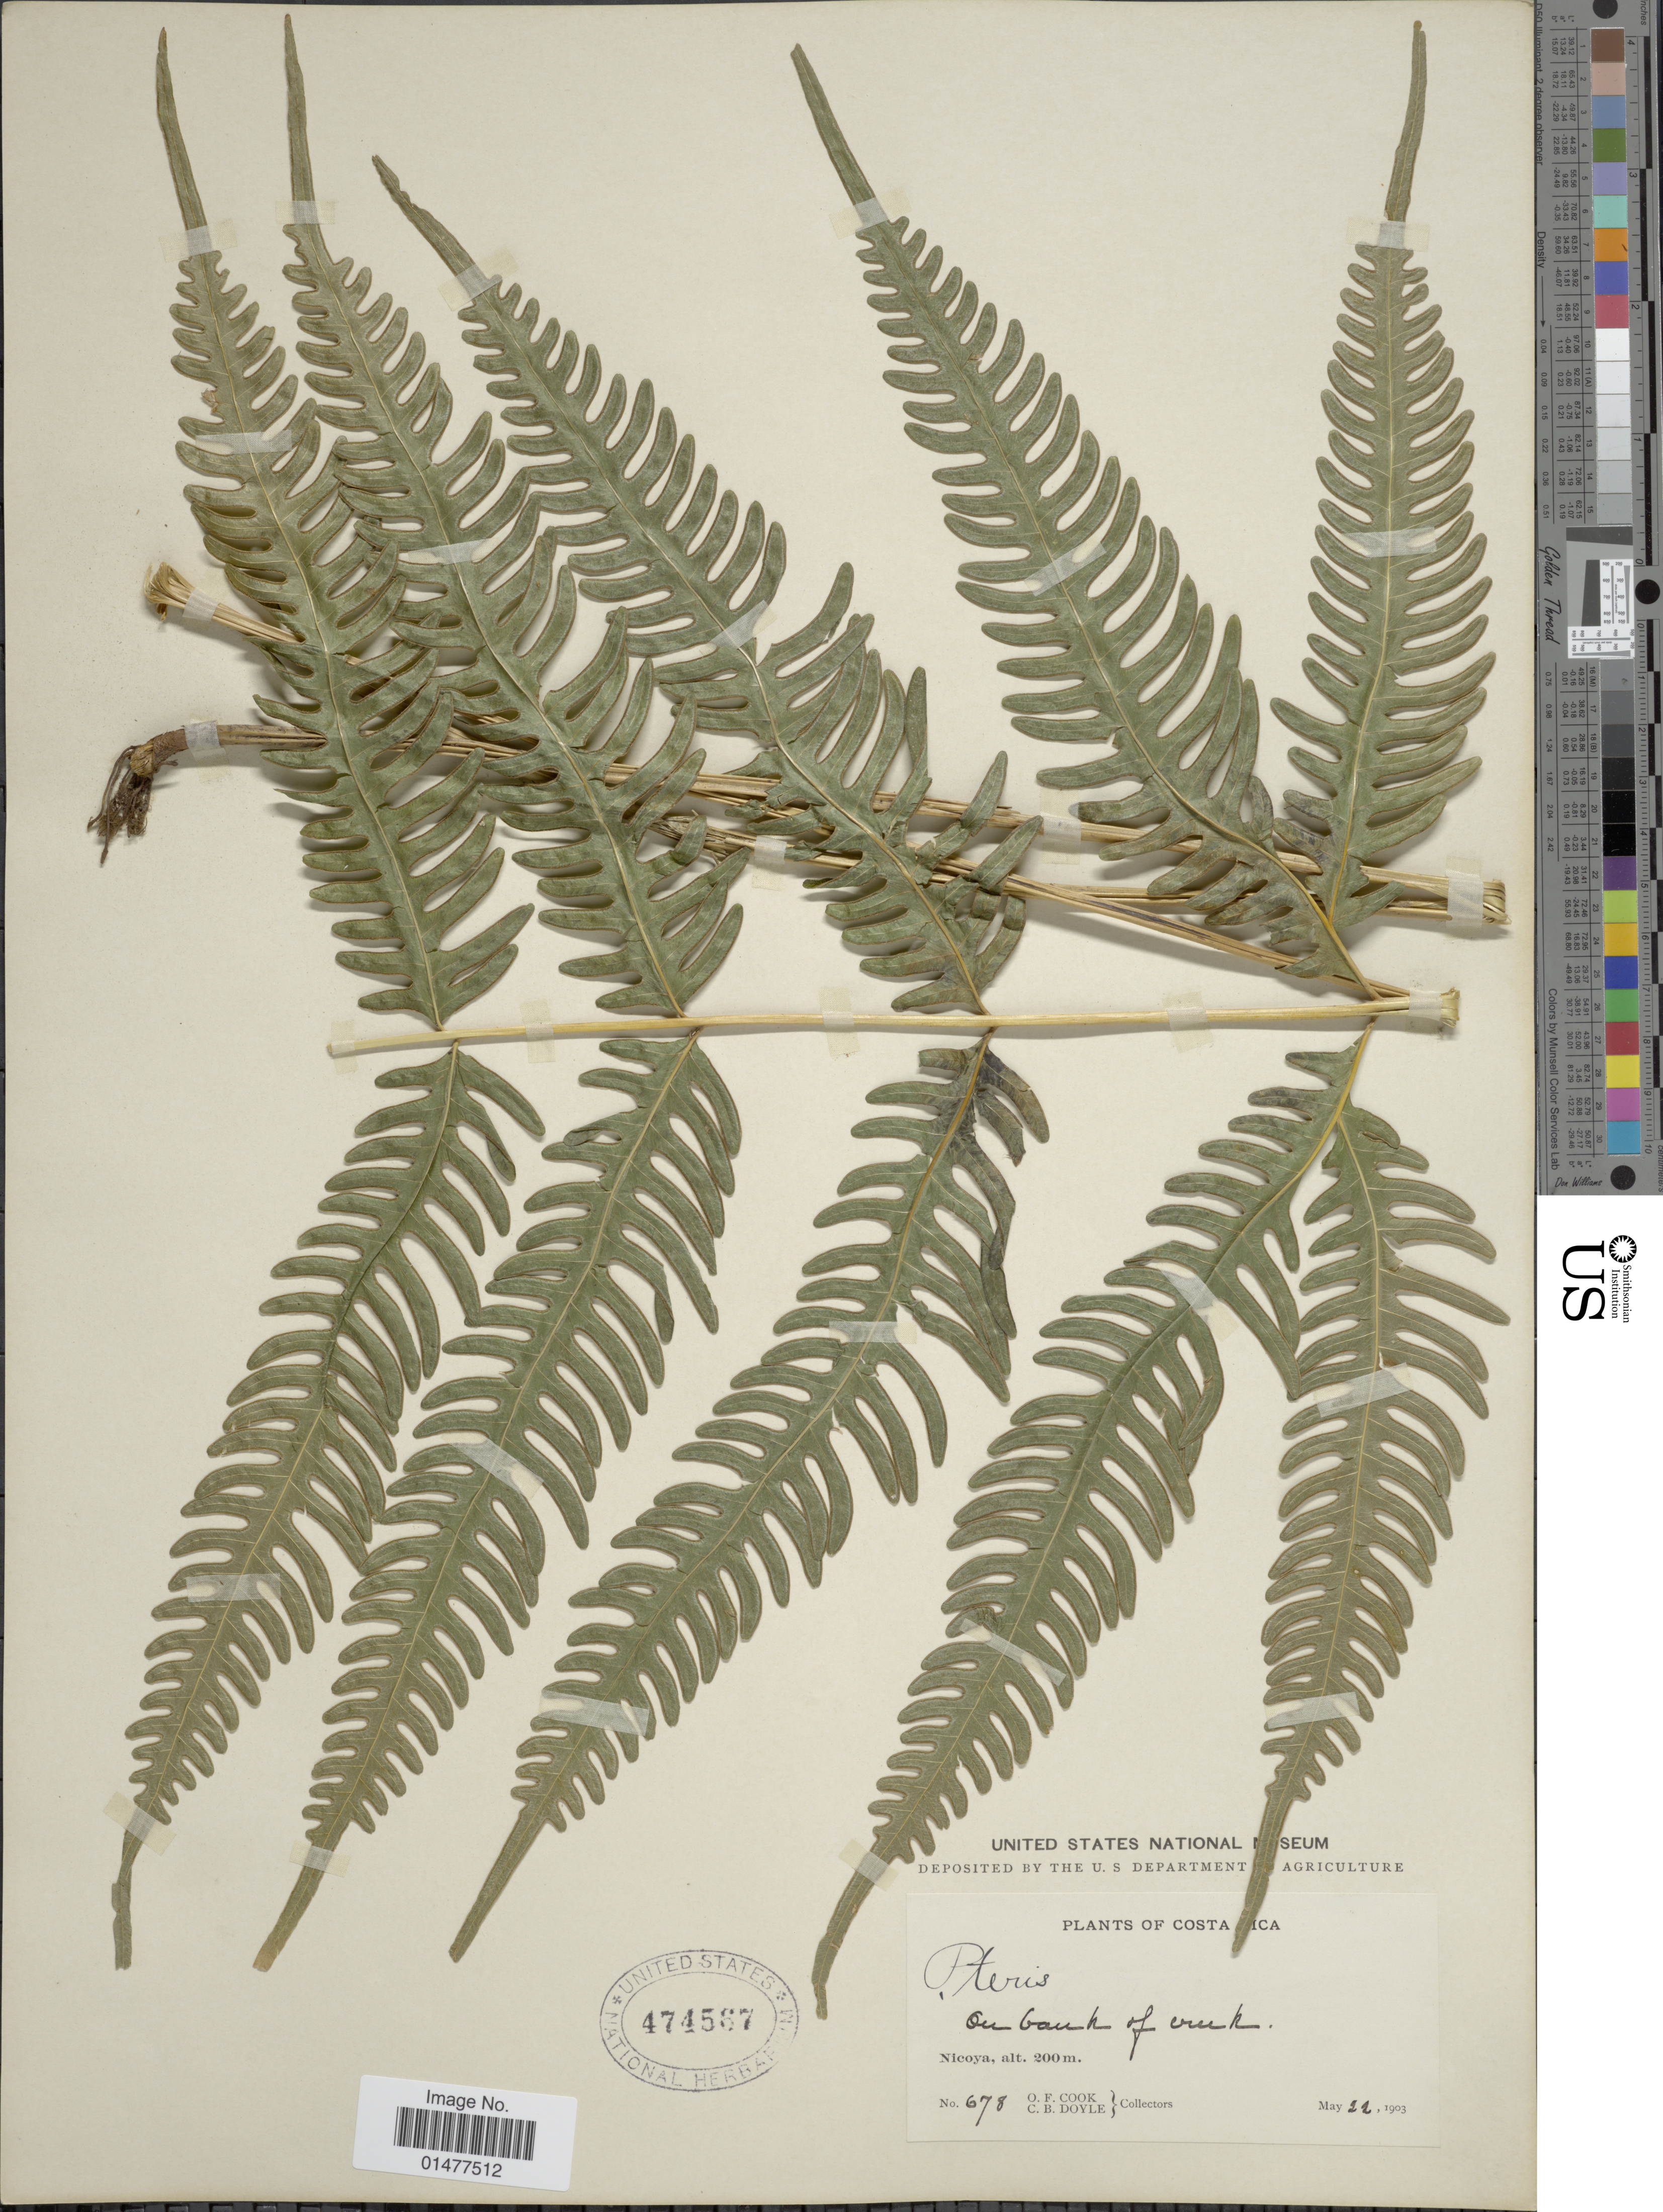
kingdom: Plantae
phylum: Tracheophyta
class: Polypodiopsida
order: Polypodiales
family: Pteridaceae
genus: Pteris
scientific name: Pteris biaurita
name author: L.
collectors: O. F. Cook & C. Doyle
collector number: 678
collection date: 1903-05-22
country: Costa Rica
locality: Nicoya, on bank of creek.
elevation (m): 200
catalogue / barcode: US 474567